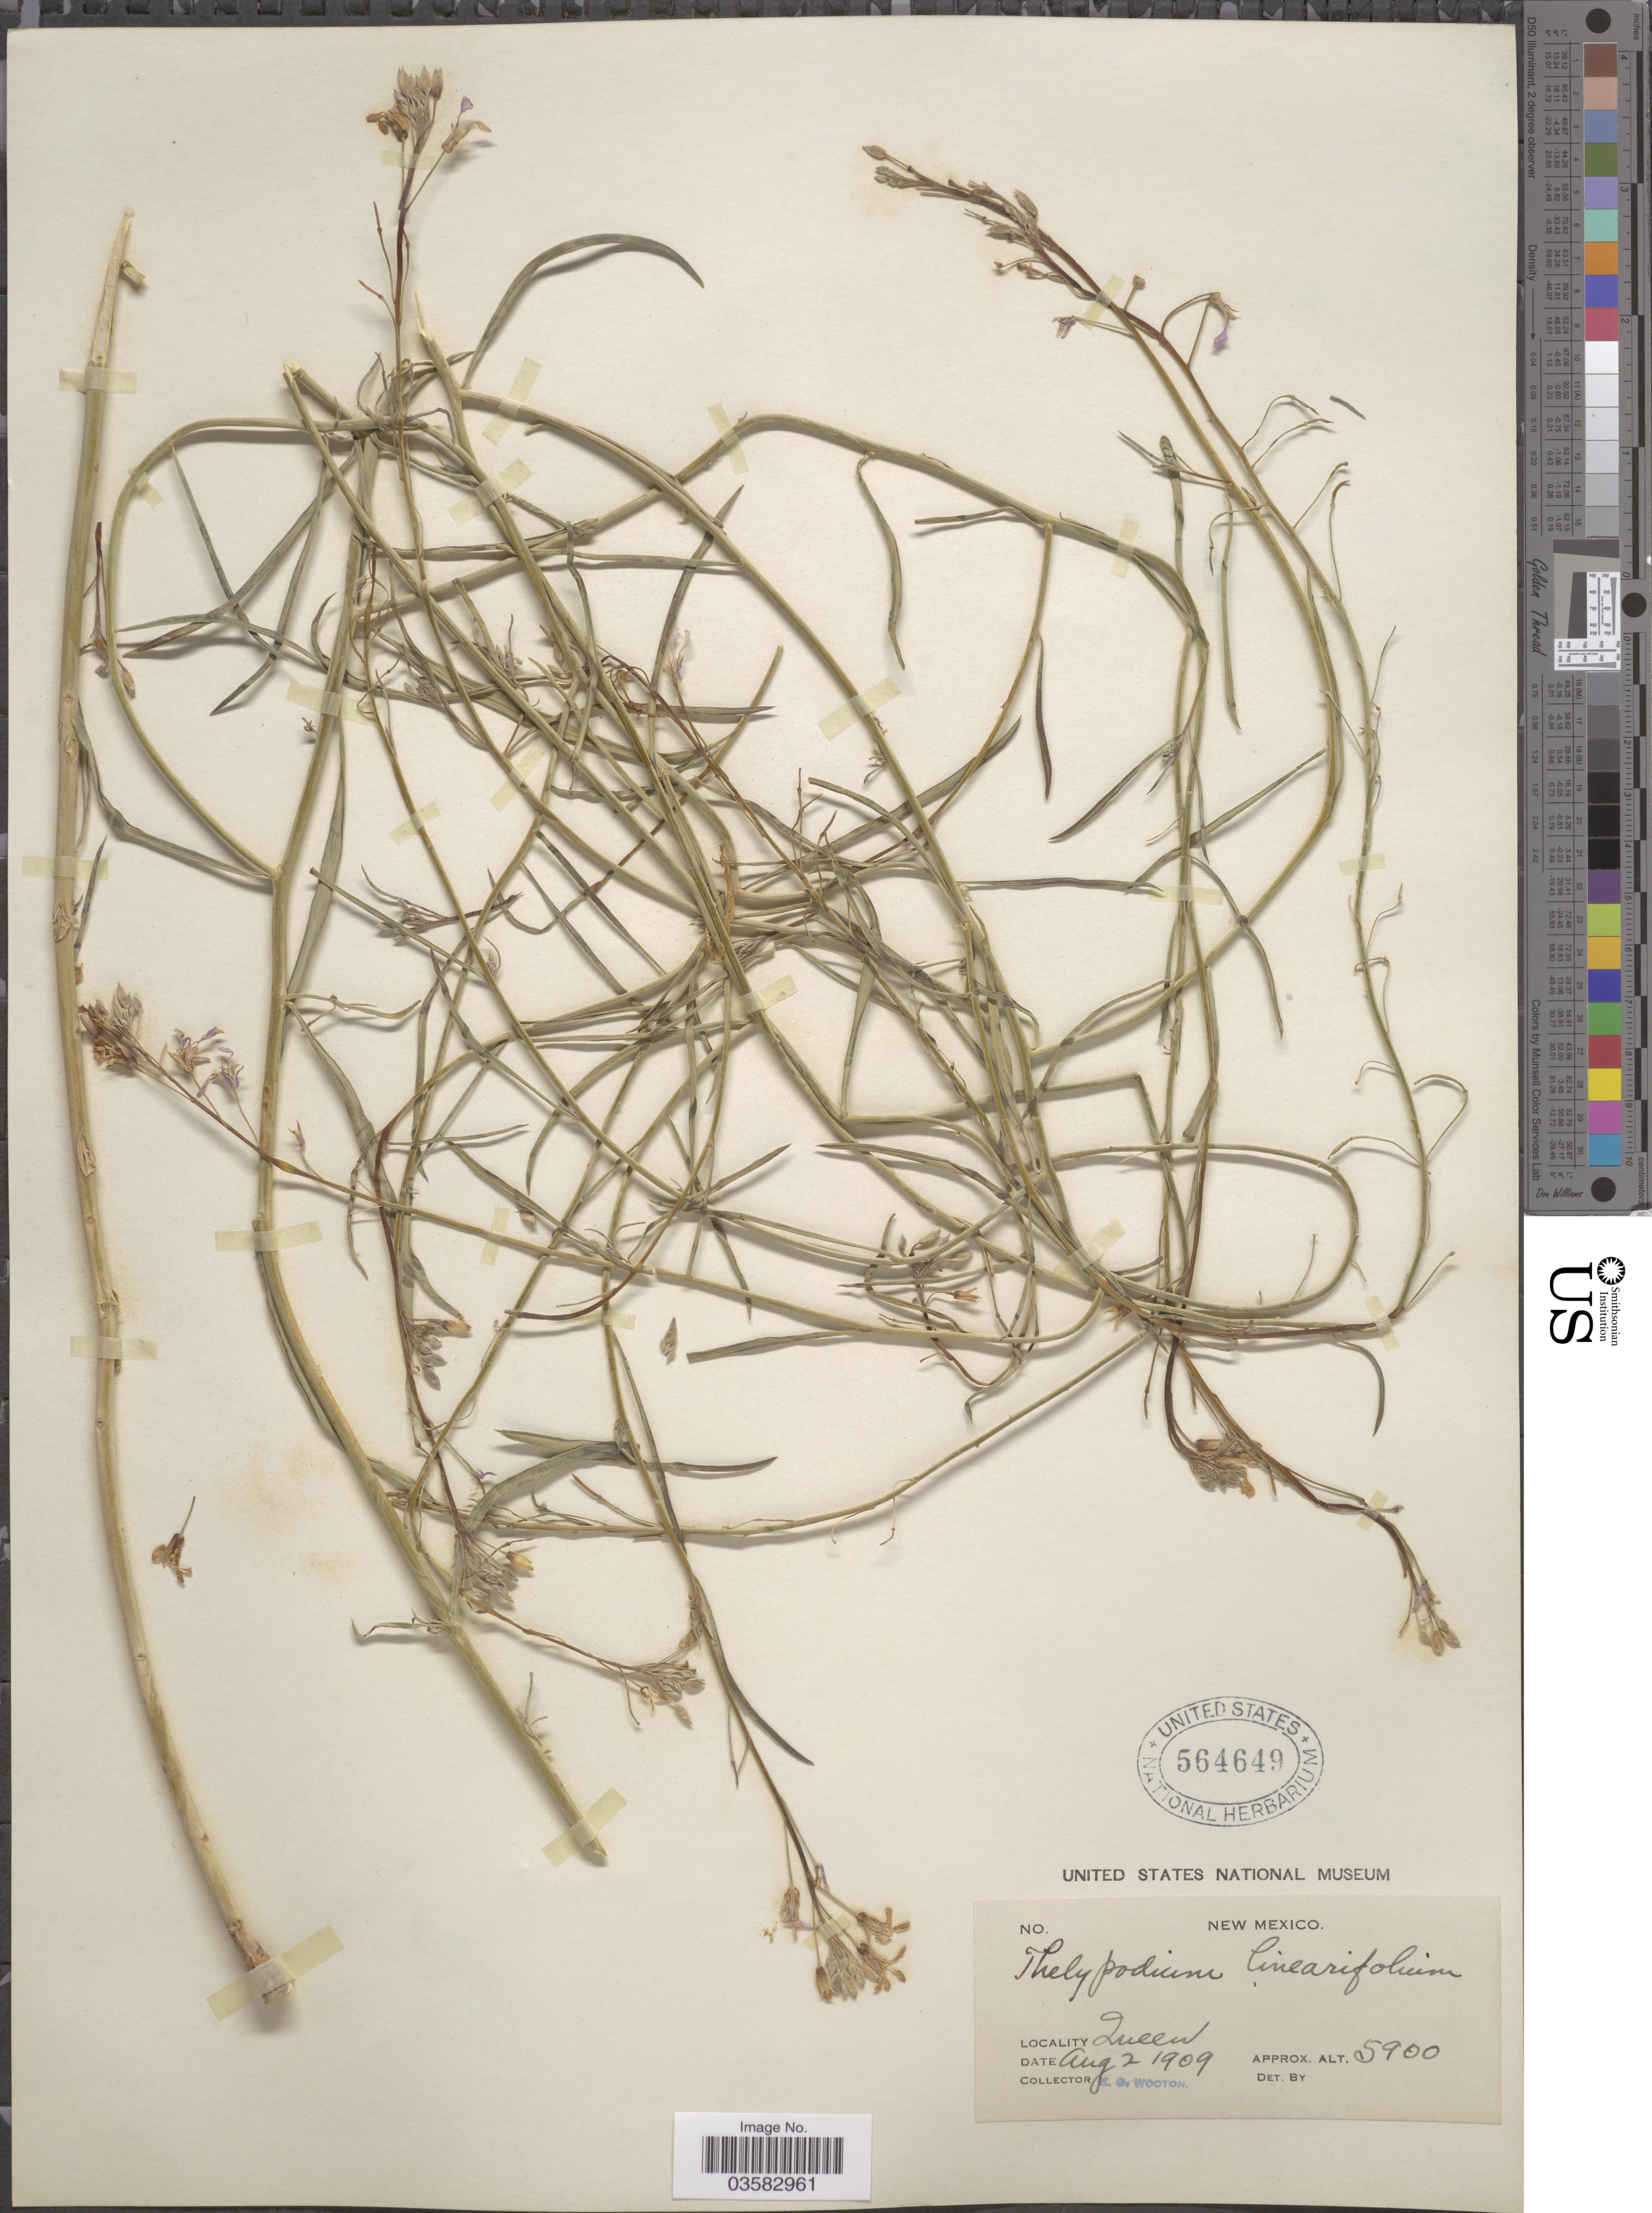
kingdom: Plantae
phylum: Tracheophyta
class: Magnoliopsida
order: Brassicales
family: Brassicaceae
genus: Sisymbrium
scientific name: Sisymbrium linearifolium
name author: (A. Gray) Payson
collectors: E. O. Wooton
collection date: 1909-08-02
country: United States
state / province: New Mexico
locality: Queen.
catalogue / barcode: US 564649